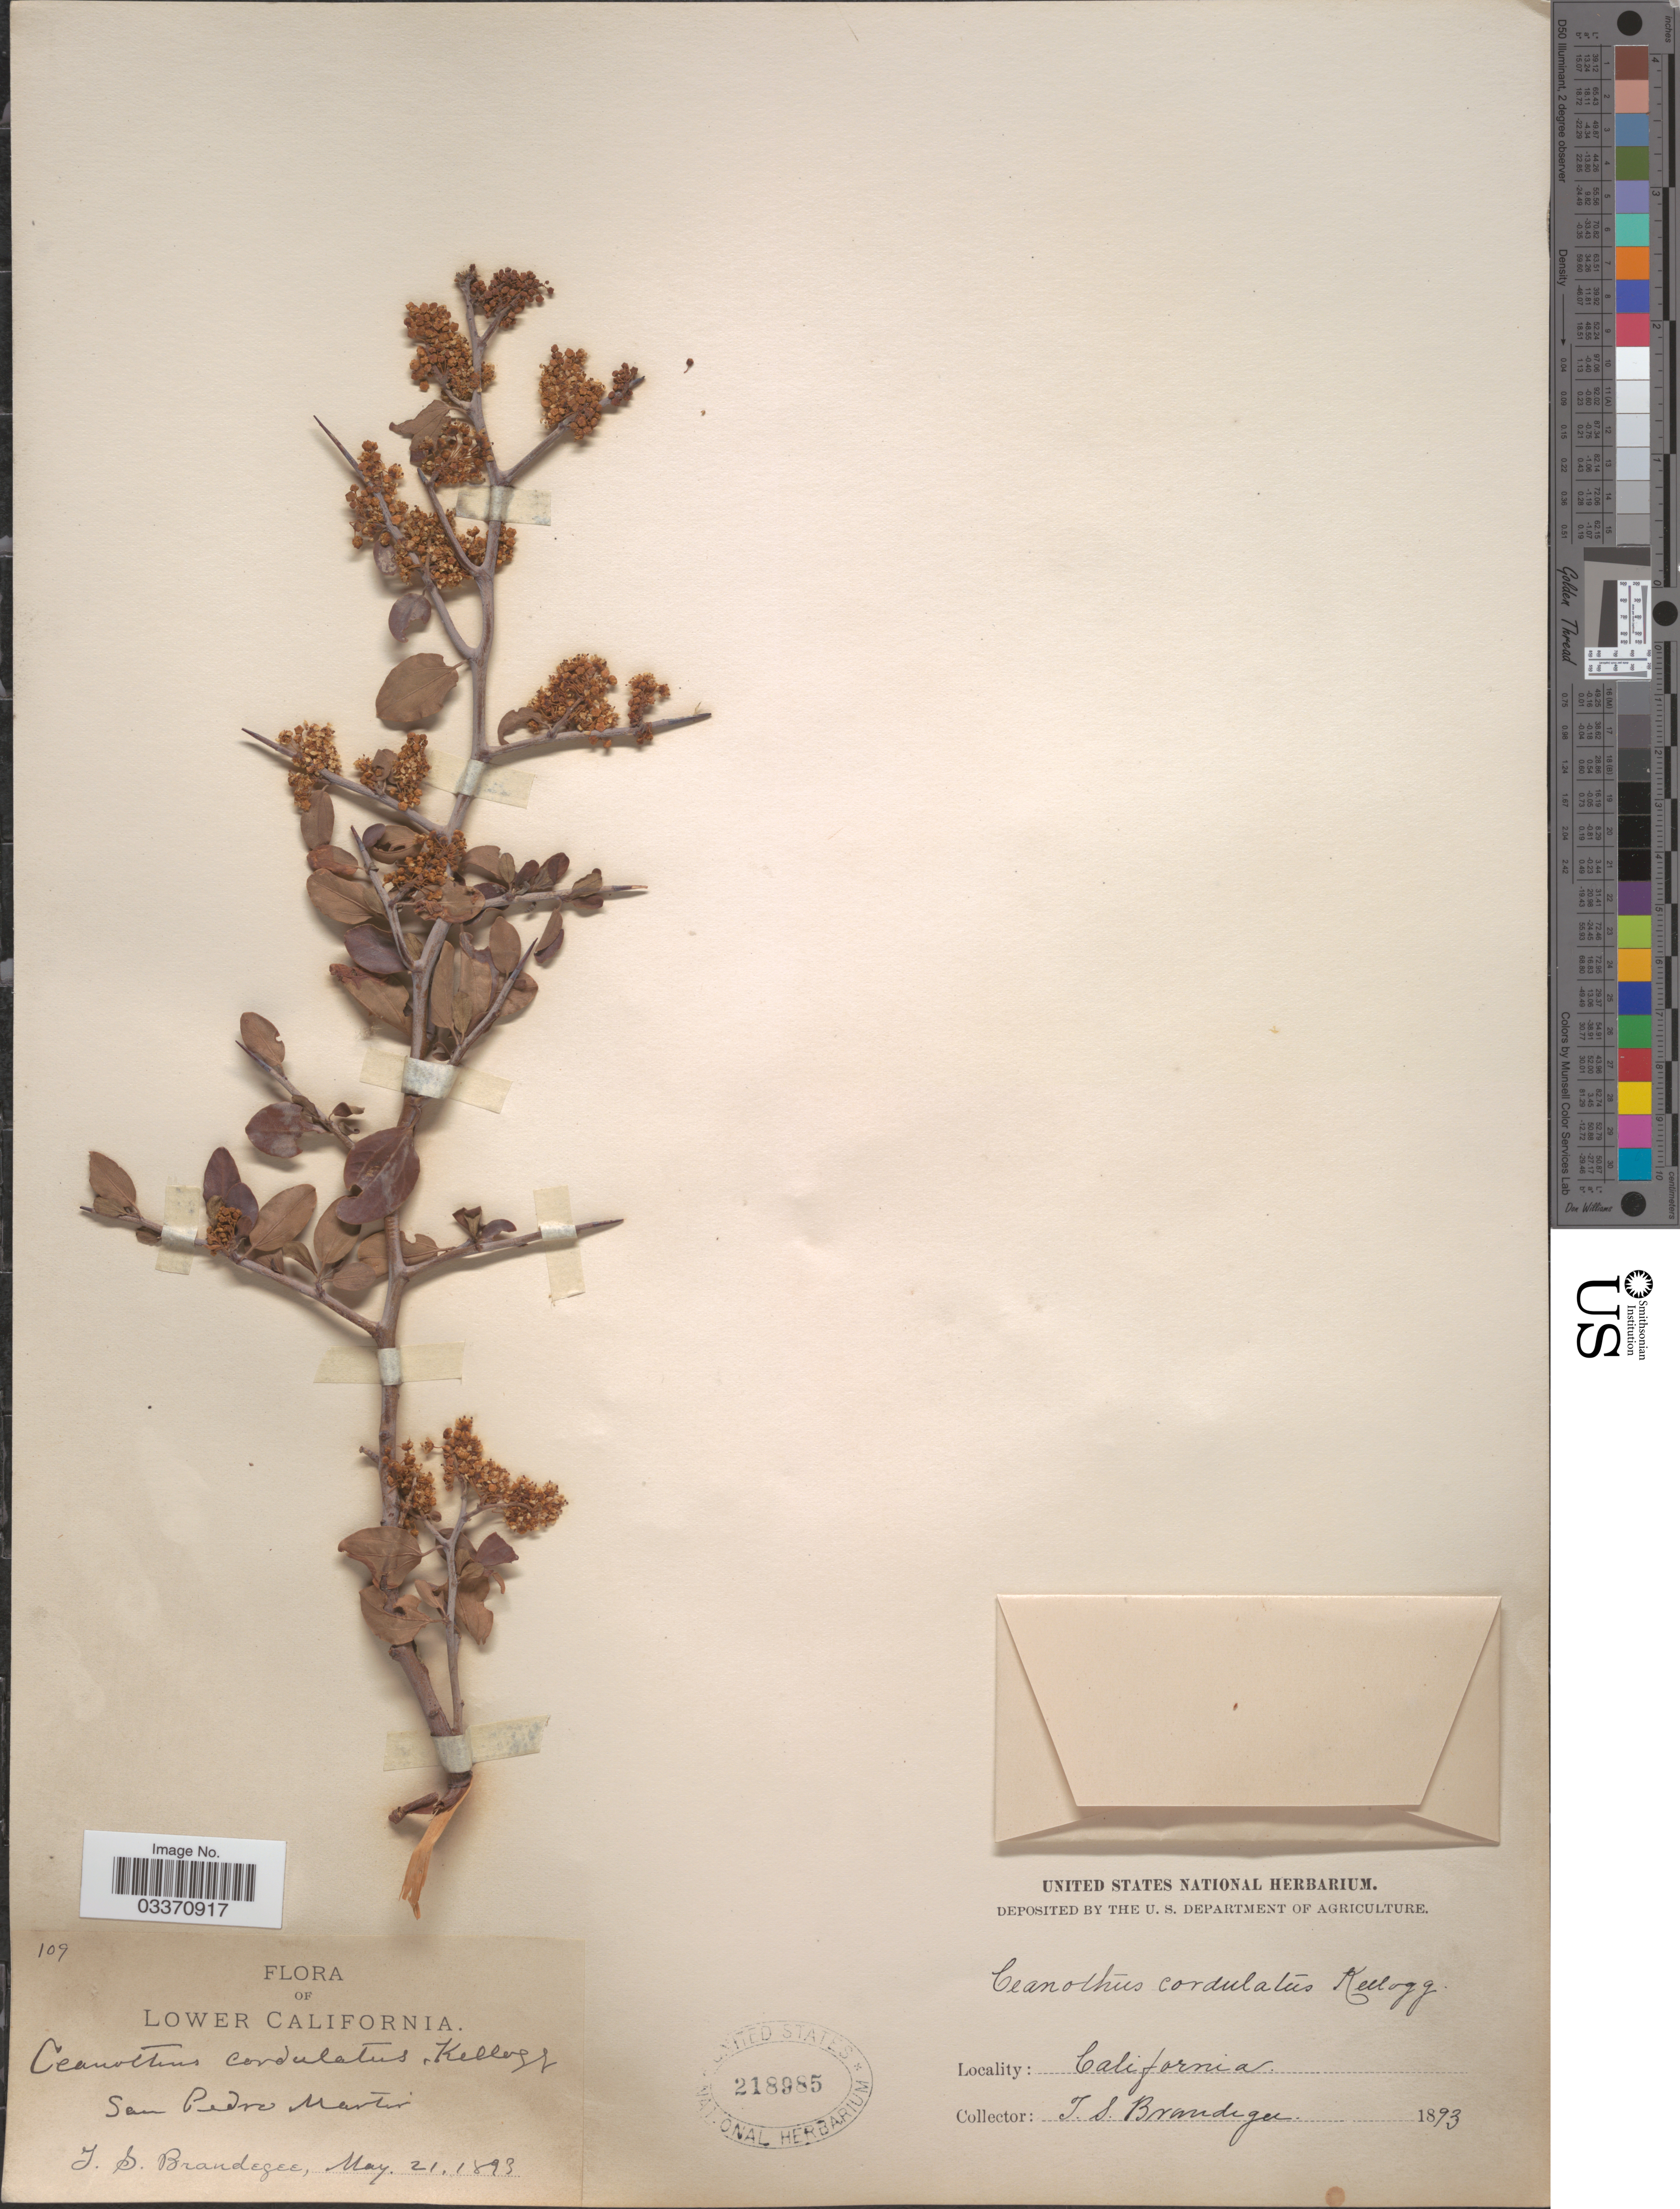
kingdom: Plantae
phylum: Tracheophyta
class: Magnoliopsida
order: Rosales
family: Rhamnaceae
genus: Ceanothus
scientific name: Ceanothus divaricatus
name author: Nutt. ex Torr. & S.F. Gray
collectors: T. S. Brandegee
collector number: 109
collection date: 1893-05-21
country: Mexico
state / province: Baja California Norte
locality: Lower California. San Pedro Martir. California [unsure placement].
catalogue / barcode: US 218985